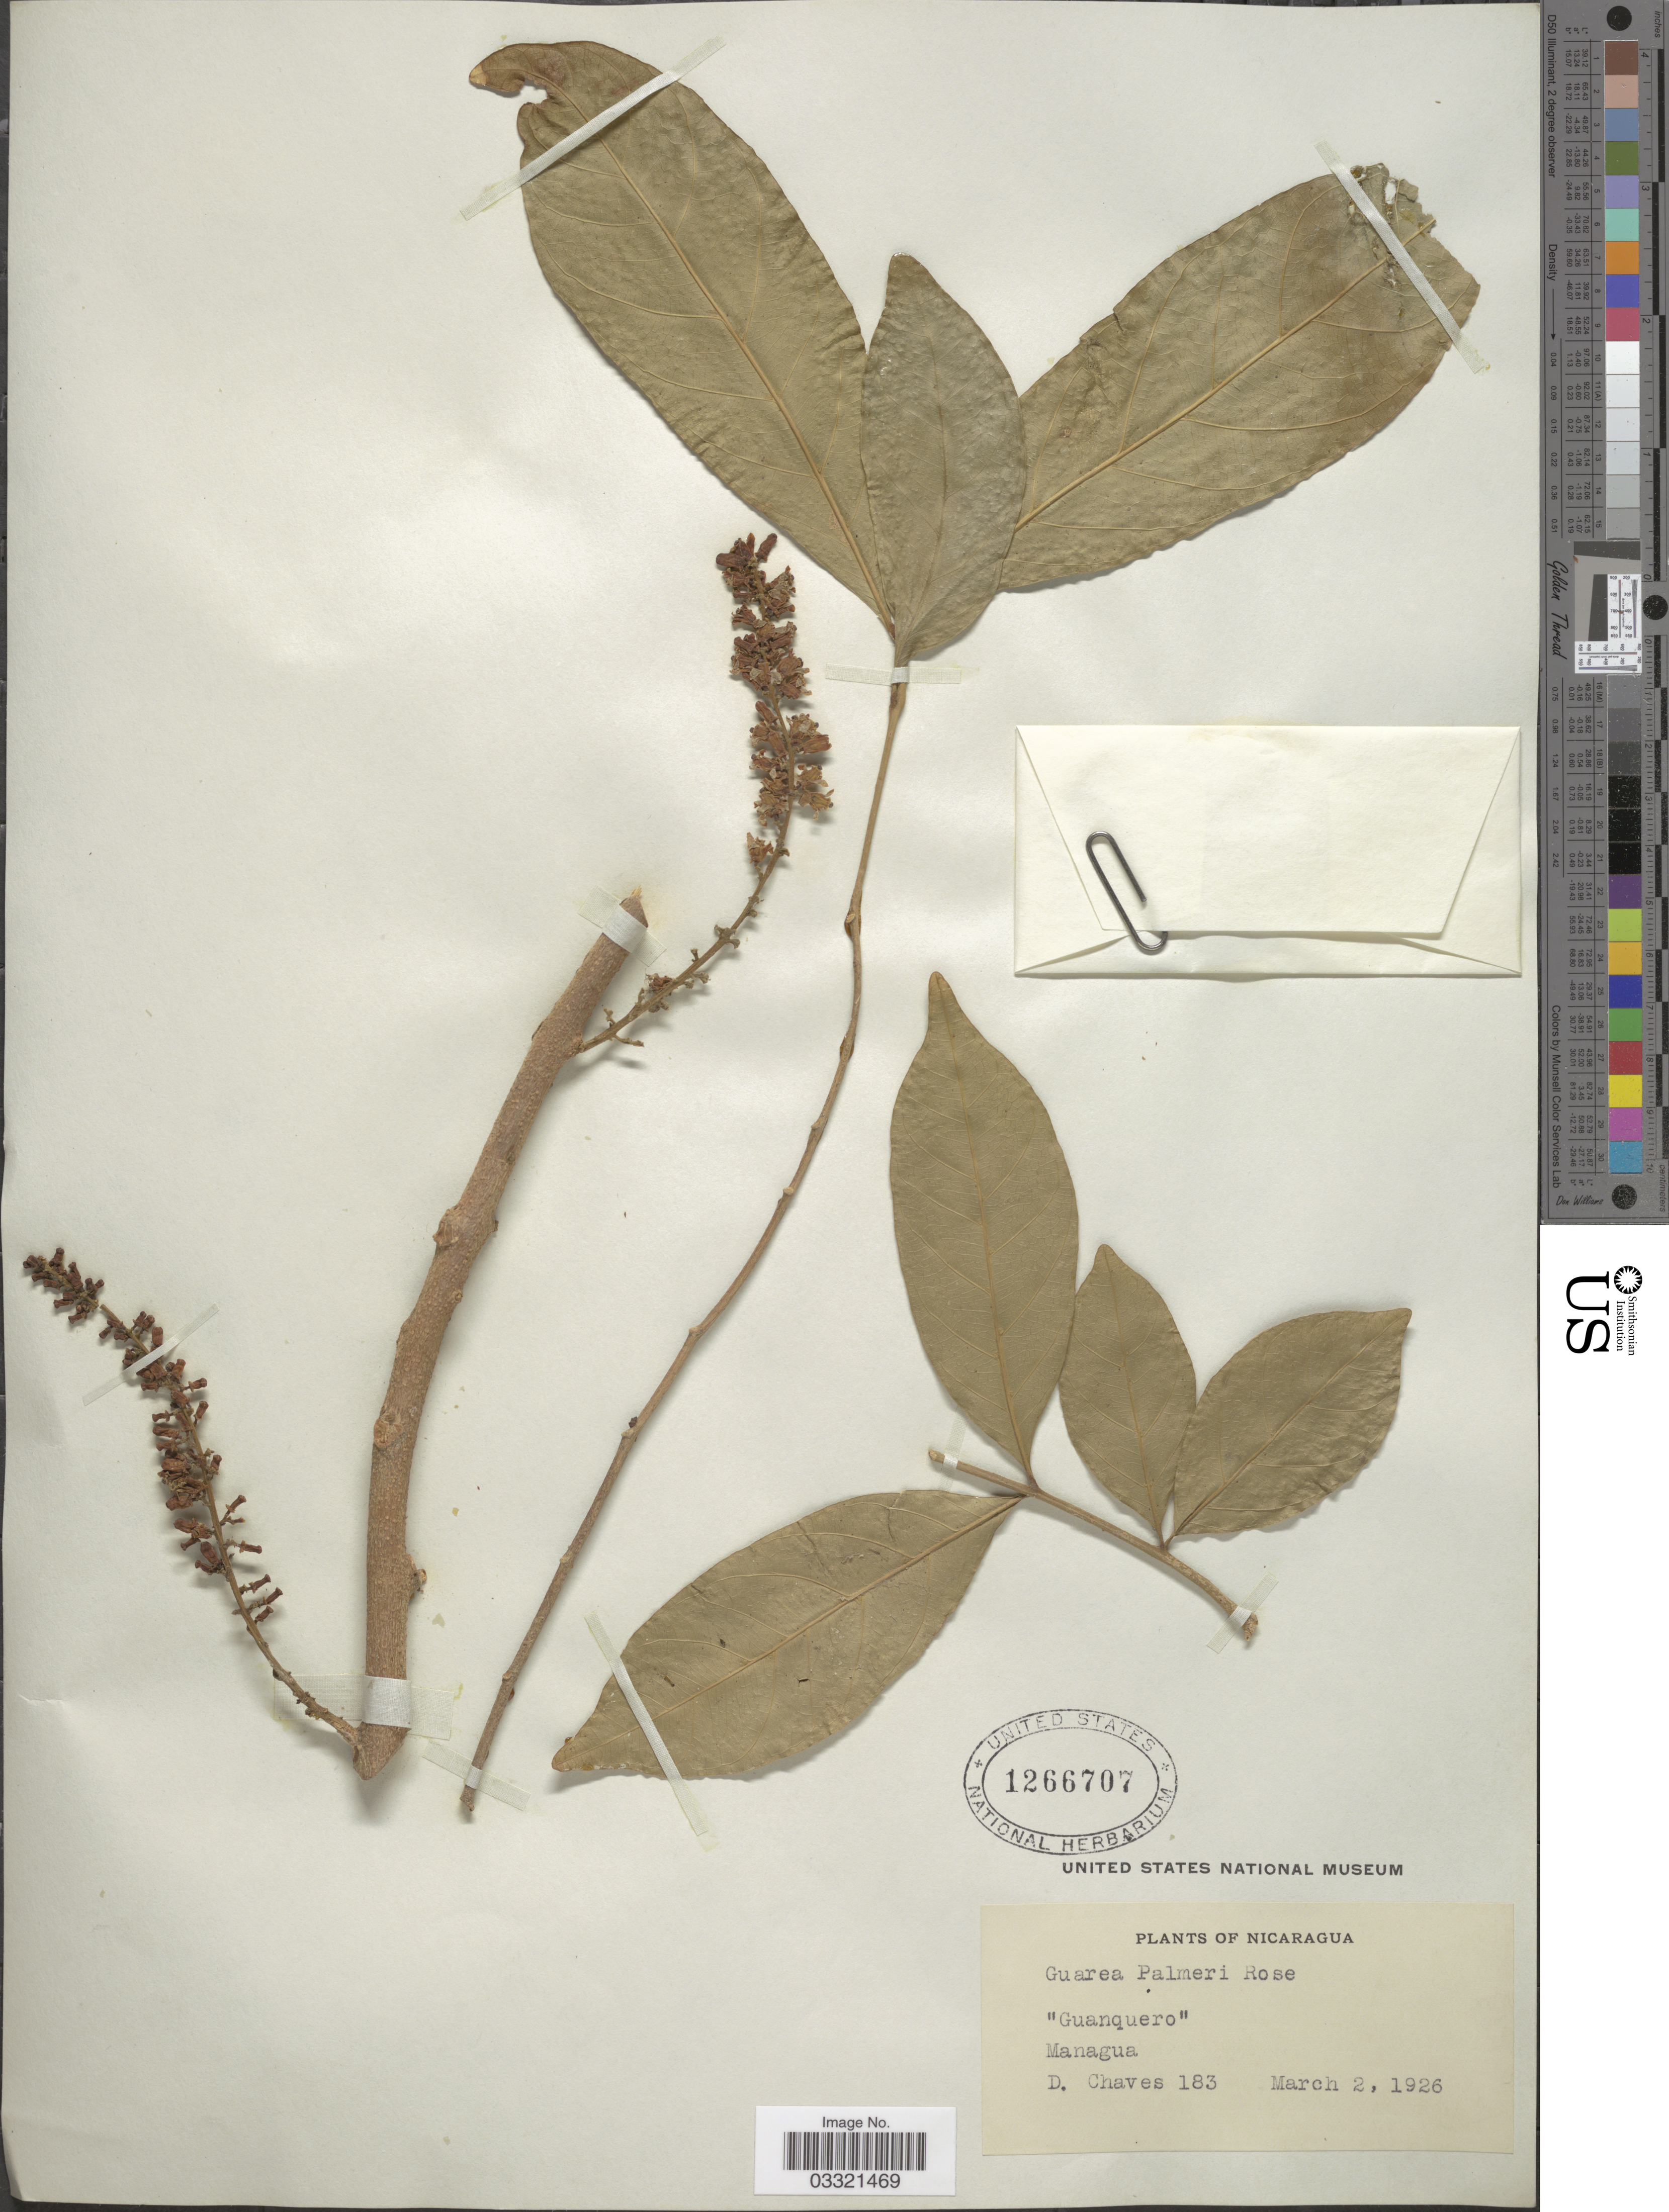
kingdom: Plantae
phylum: Tracheophyta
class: Magnoliopsida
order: Sapindales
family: Meliaceae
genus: Guarea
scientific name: Guarea palmeri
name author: Rose ex C. DC.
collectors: D. Chaves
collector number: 183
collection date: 1926-03-02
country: Nicaragua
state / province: Managua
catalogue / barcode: US 1266707